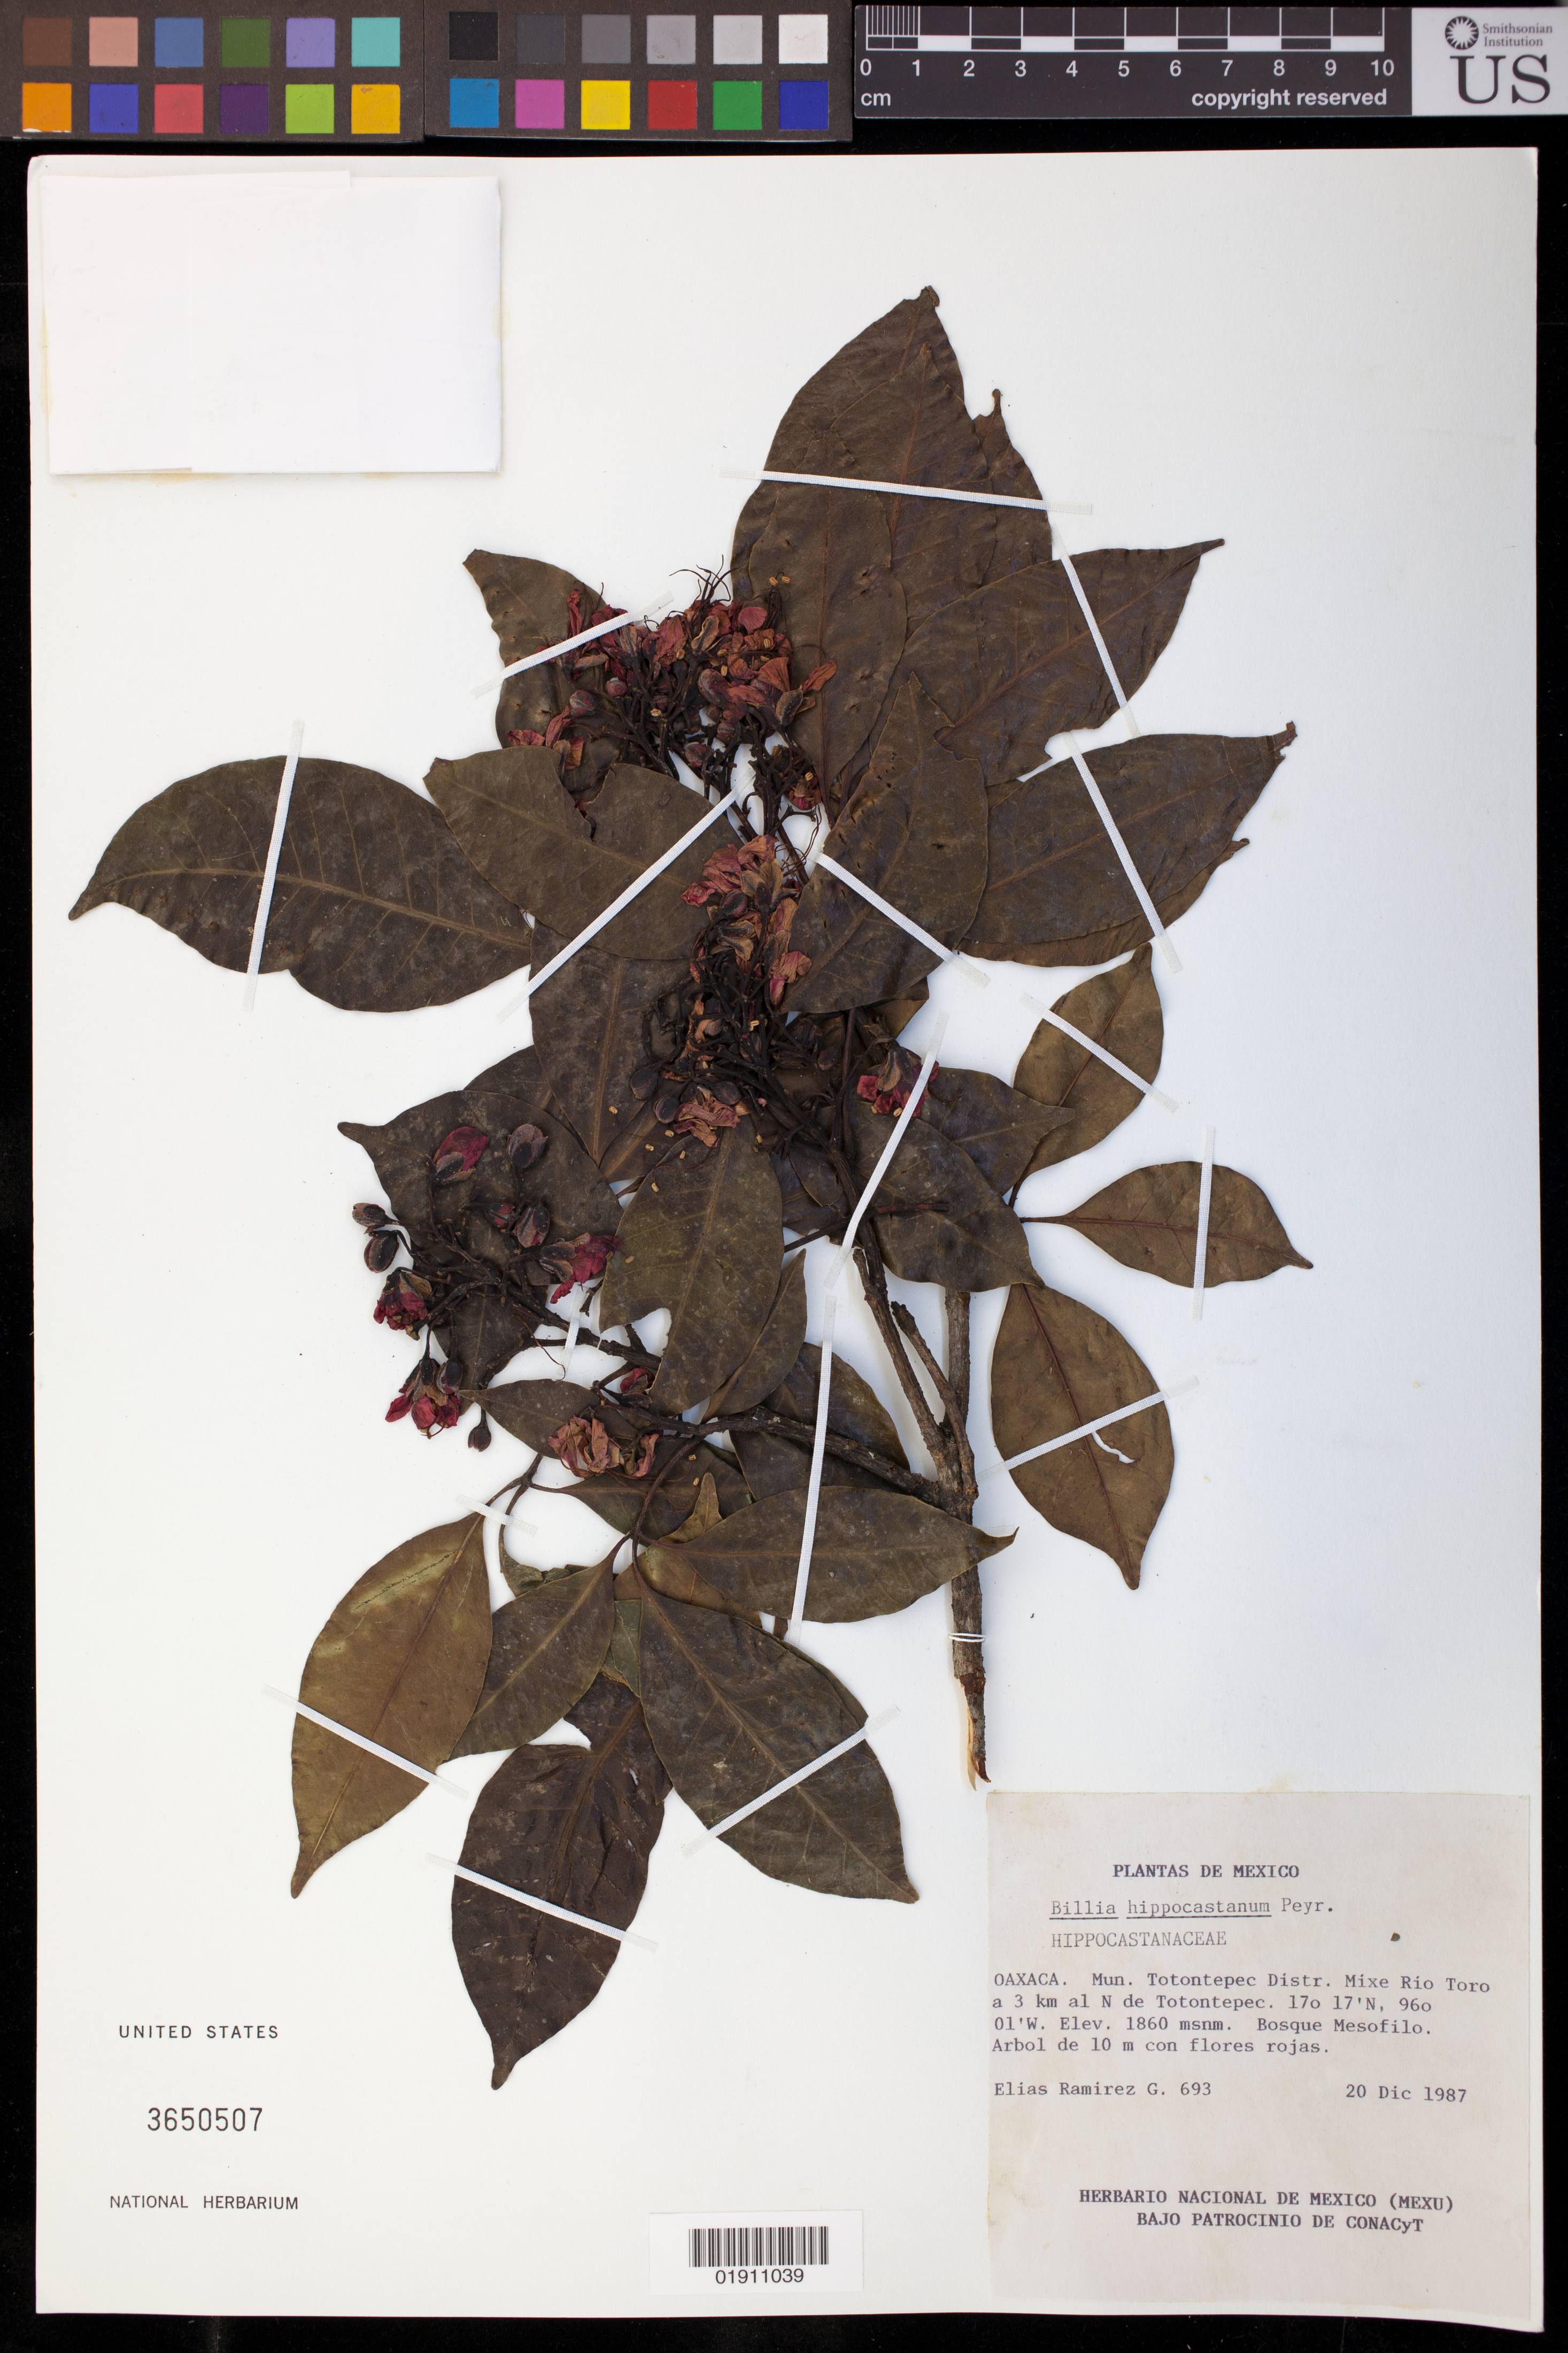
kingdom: Plantae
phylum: Tracheophyta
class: Magnoliopsida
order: Sapindales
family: Sapindaceae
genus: Aesculus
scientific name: Aesculus hippocastanum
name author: L.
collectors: E. Ramírez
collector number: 693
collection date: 1987-12-20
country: Mexico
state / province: Oaxaca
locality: Totontepec Distr., Mixe Rio Toro a 3 km al N de Totontepec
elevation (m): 1860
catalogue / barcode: US 3650507